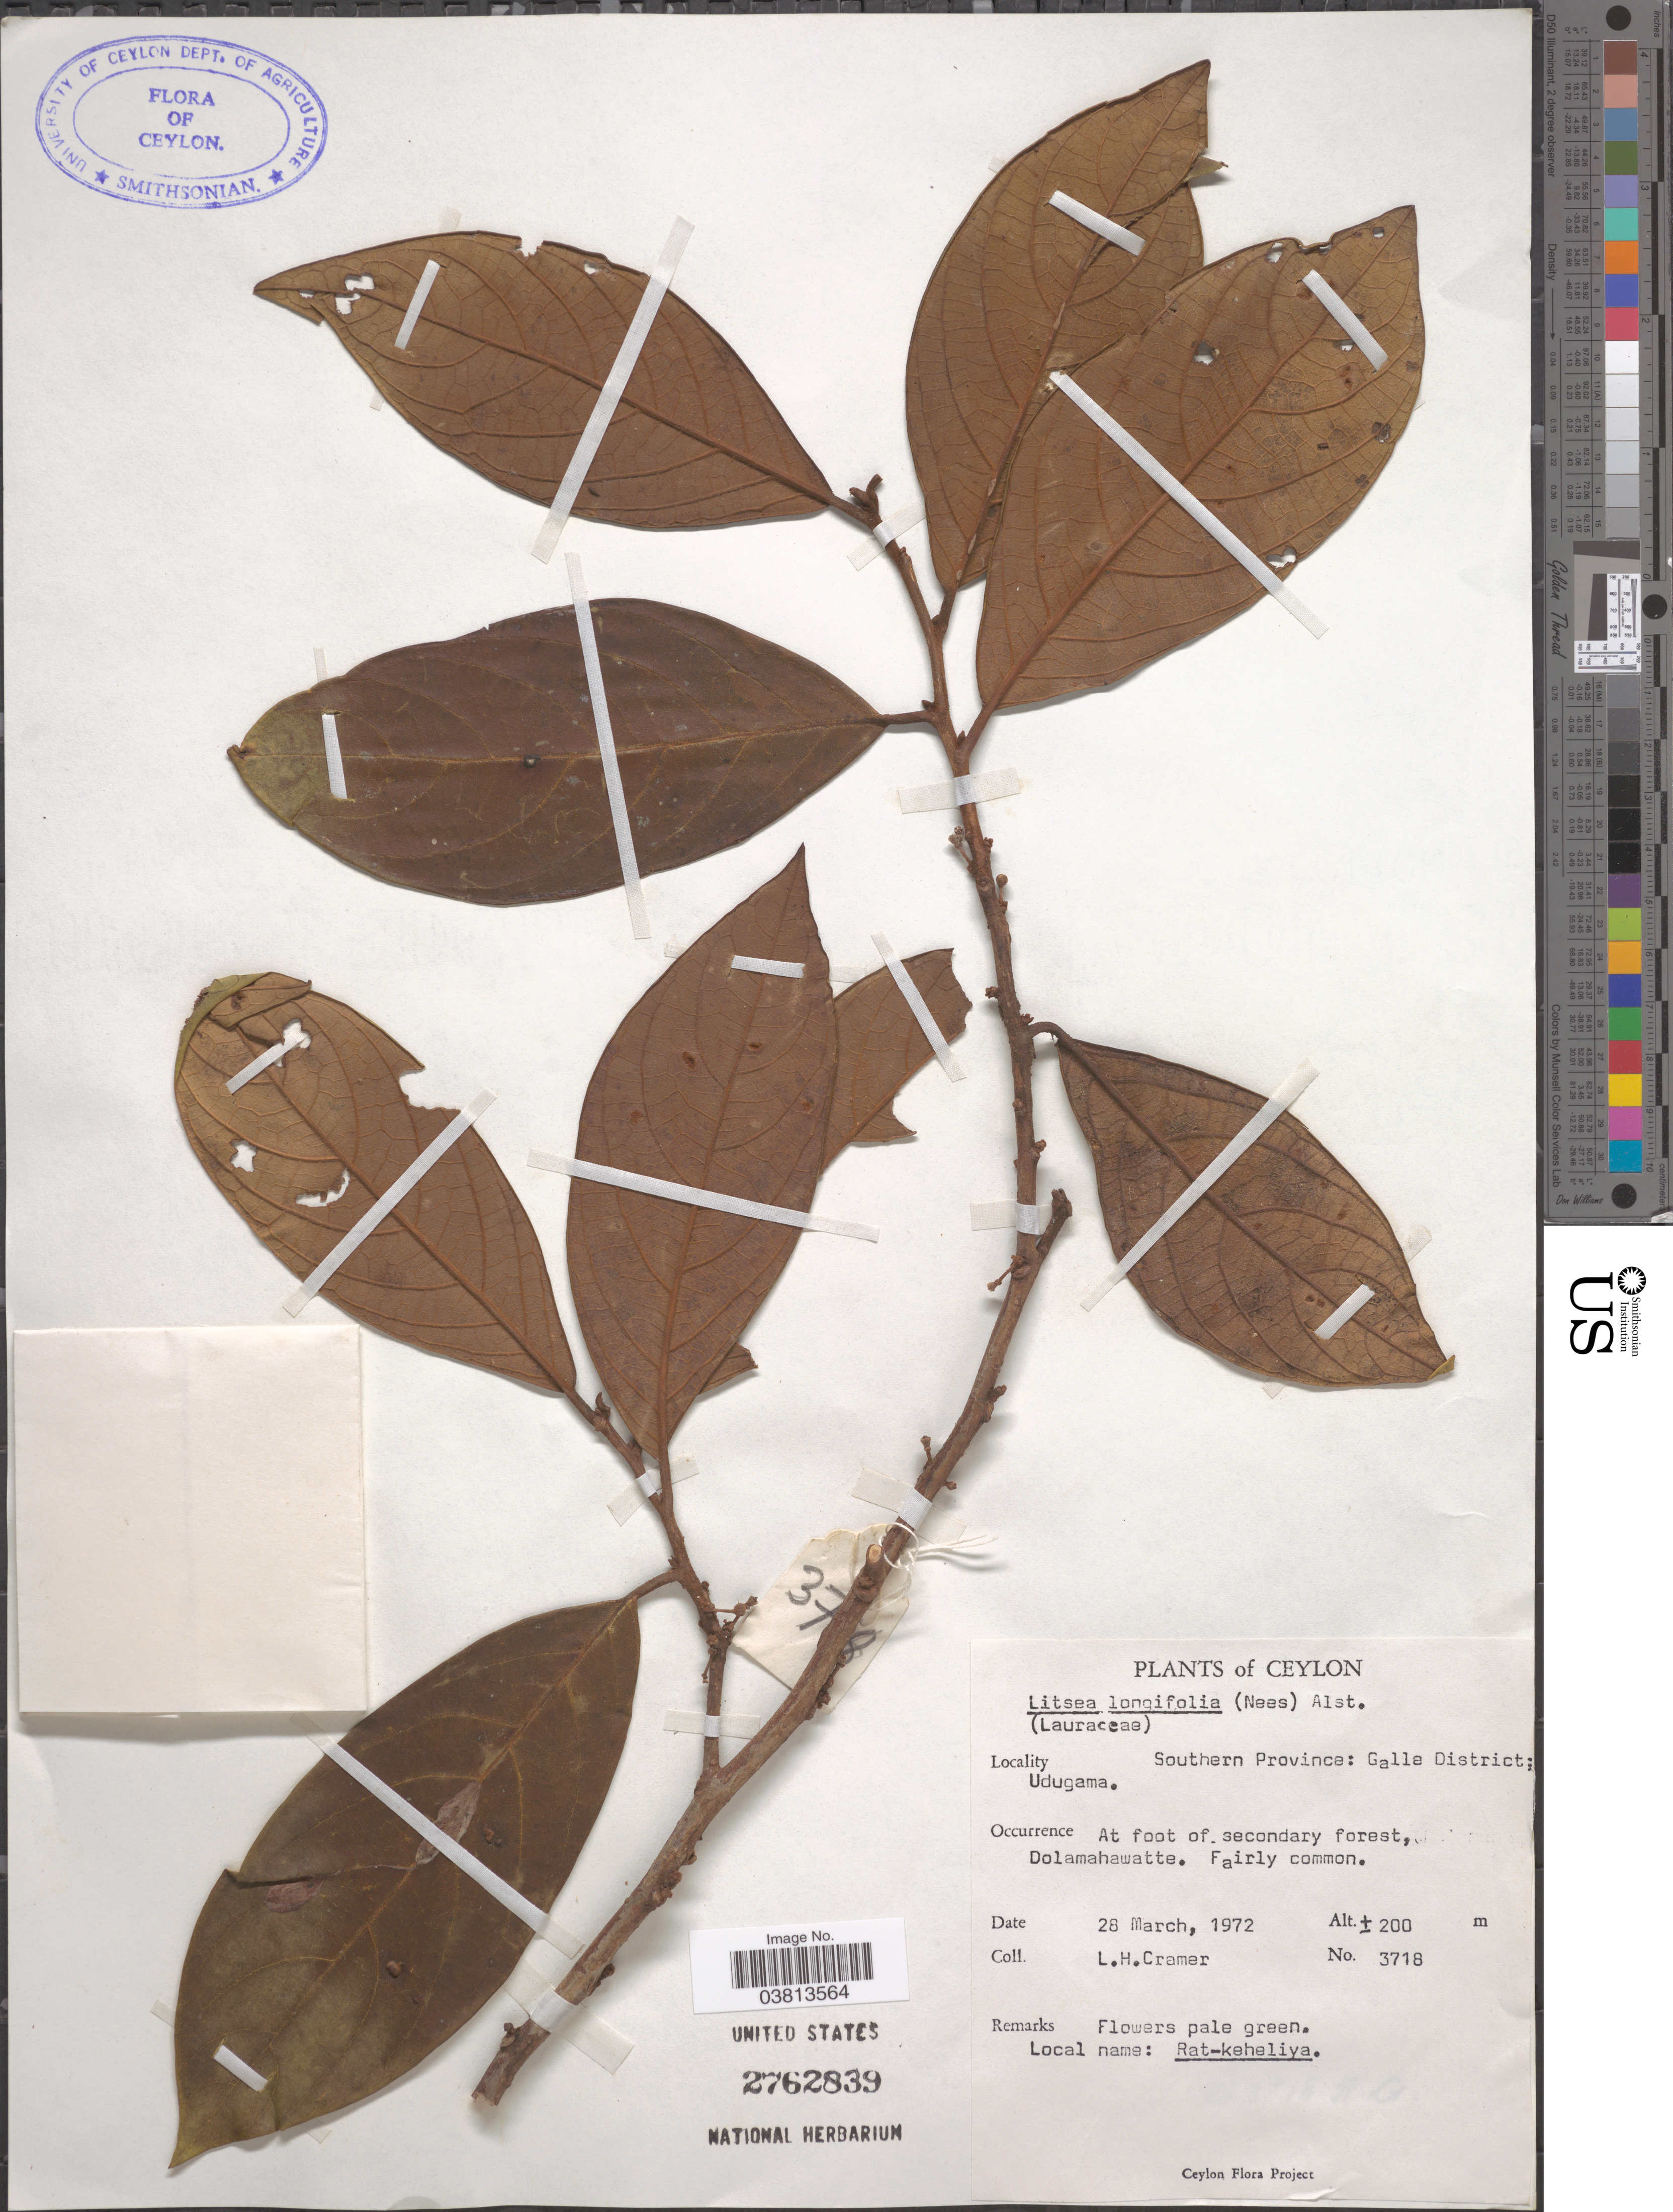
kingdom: Plantae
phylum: Tracheophyta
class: Magnoliopsida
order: Laurales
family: Lauraceae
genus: Litsea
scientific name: Litsea longifolia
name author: (Nees) Trimen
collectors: L. H. Cramer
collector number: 3718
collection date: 1972-03-28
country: Sri Lanka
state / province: Southern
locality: Ceylon. Galle District; Udugama. At foot of secondary forest, Dolamahawatte.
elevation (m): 200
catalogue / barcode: US 2762839